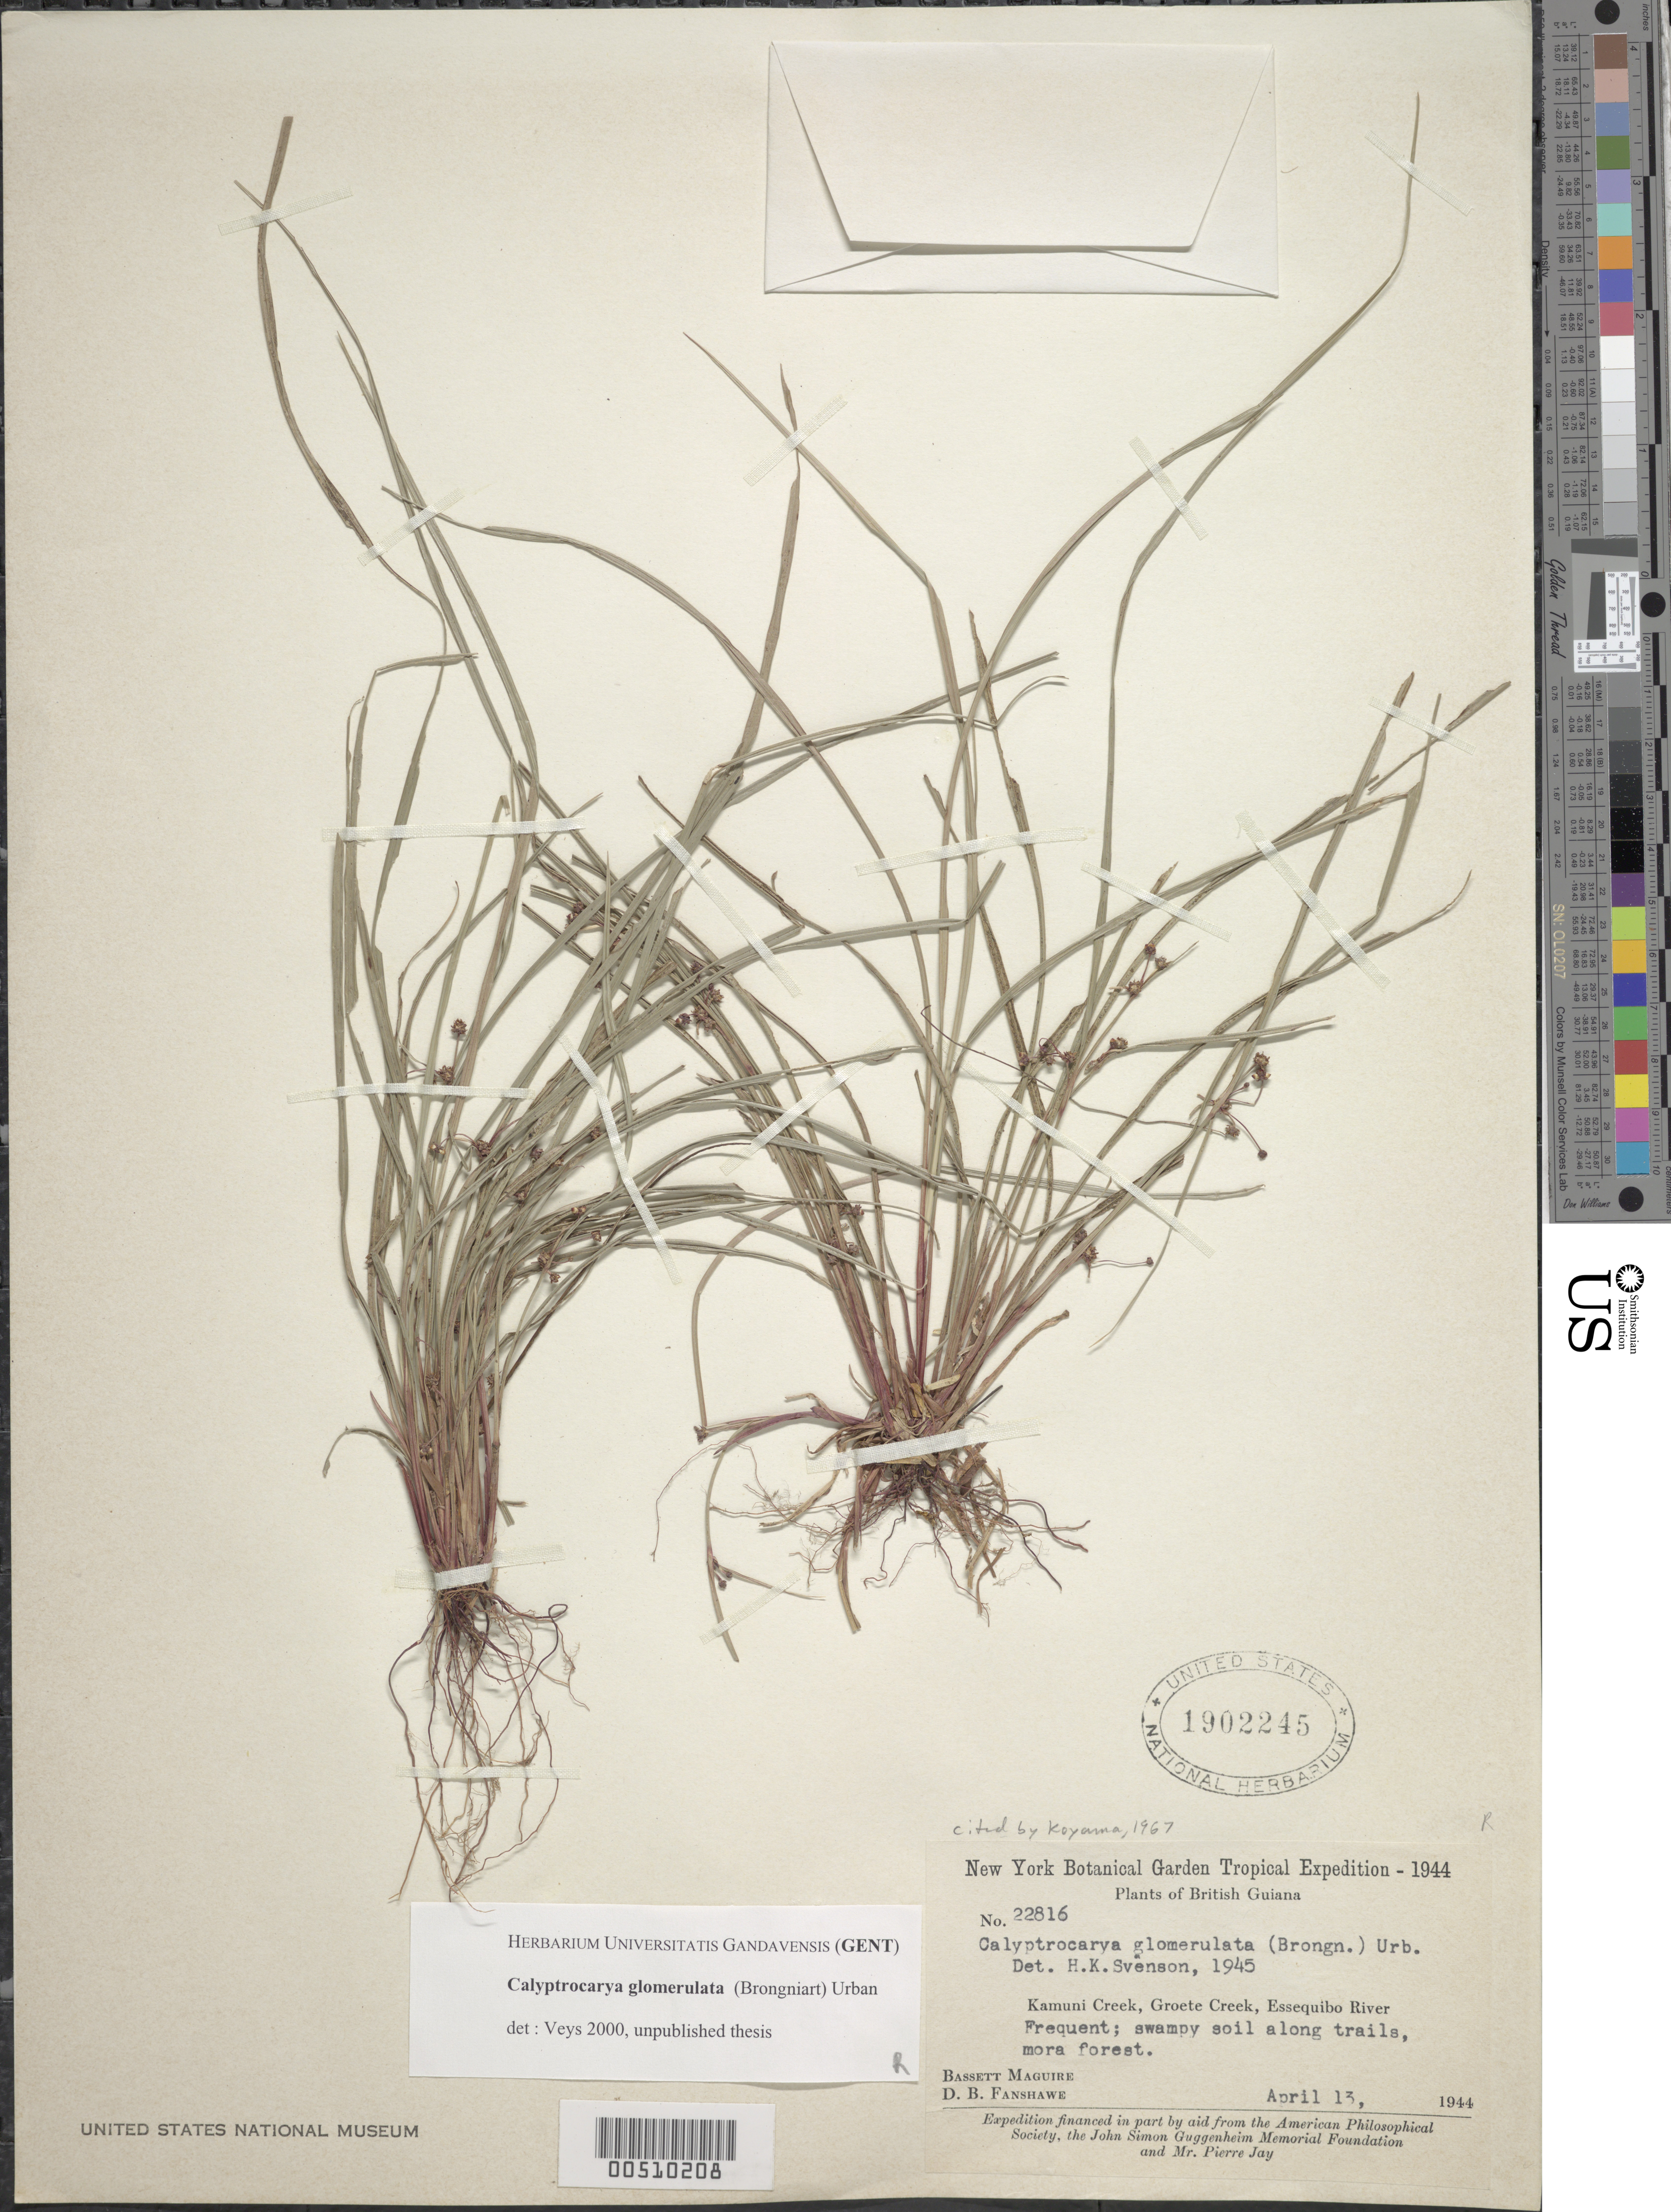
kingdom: Plantae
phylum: Tracheophyta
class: Liliopsida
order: Poales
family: Cyperaceae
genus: Calyptrocarya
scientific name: Calyptrocarya glomerulata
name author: (Brongn.) Urb.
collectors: B. Maguire & D. B. Fanshawe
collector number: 22816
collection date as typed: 13 Apr 1944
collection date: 1944-04-13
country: Guyana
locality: Kamuni Creek, Groete Creek, Essequibo River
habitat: Swampy soil along trails, mora forest.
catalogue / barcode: US 1902245